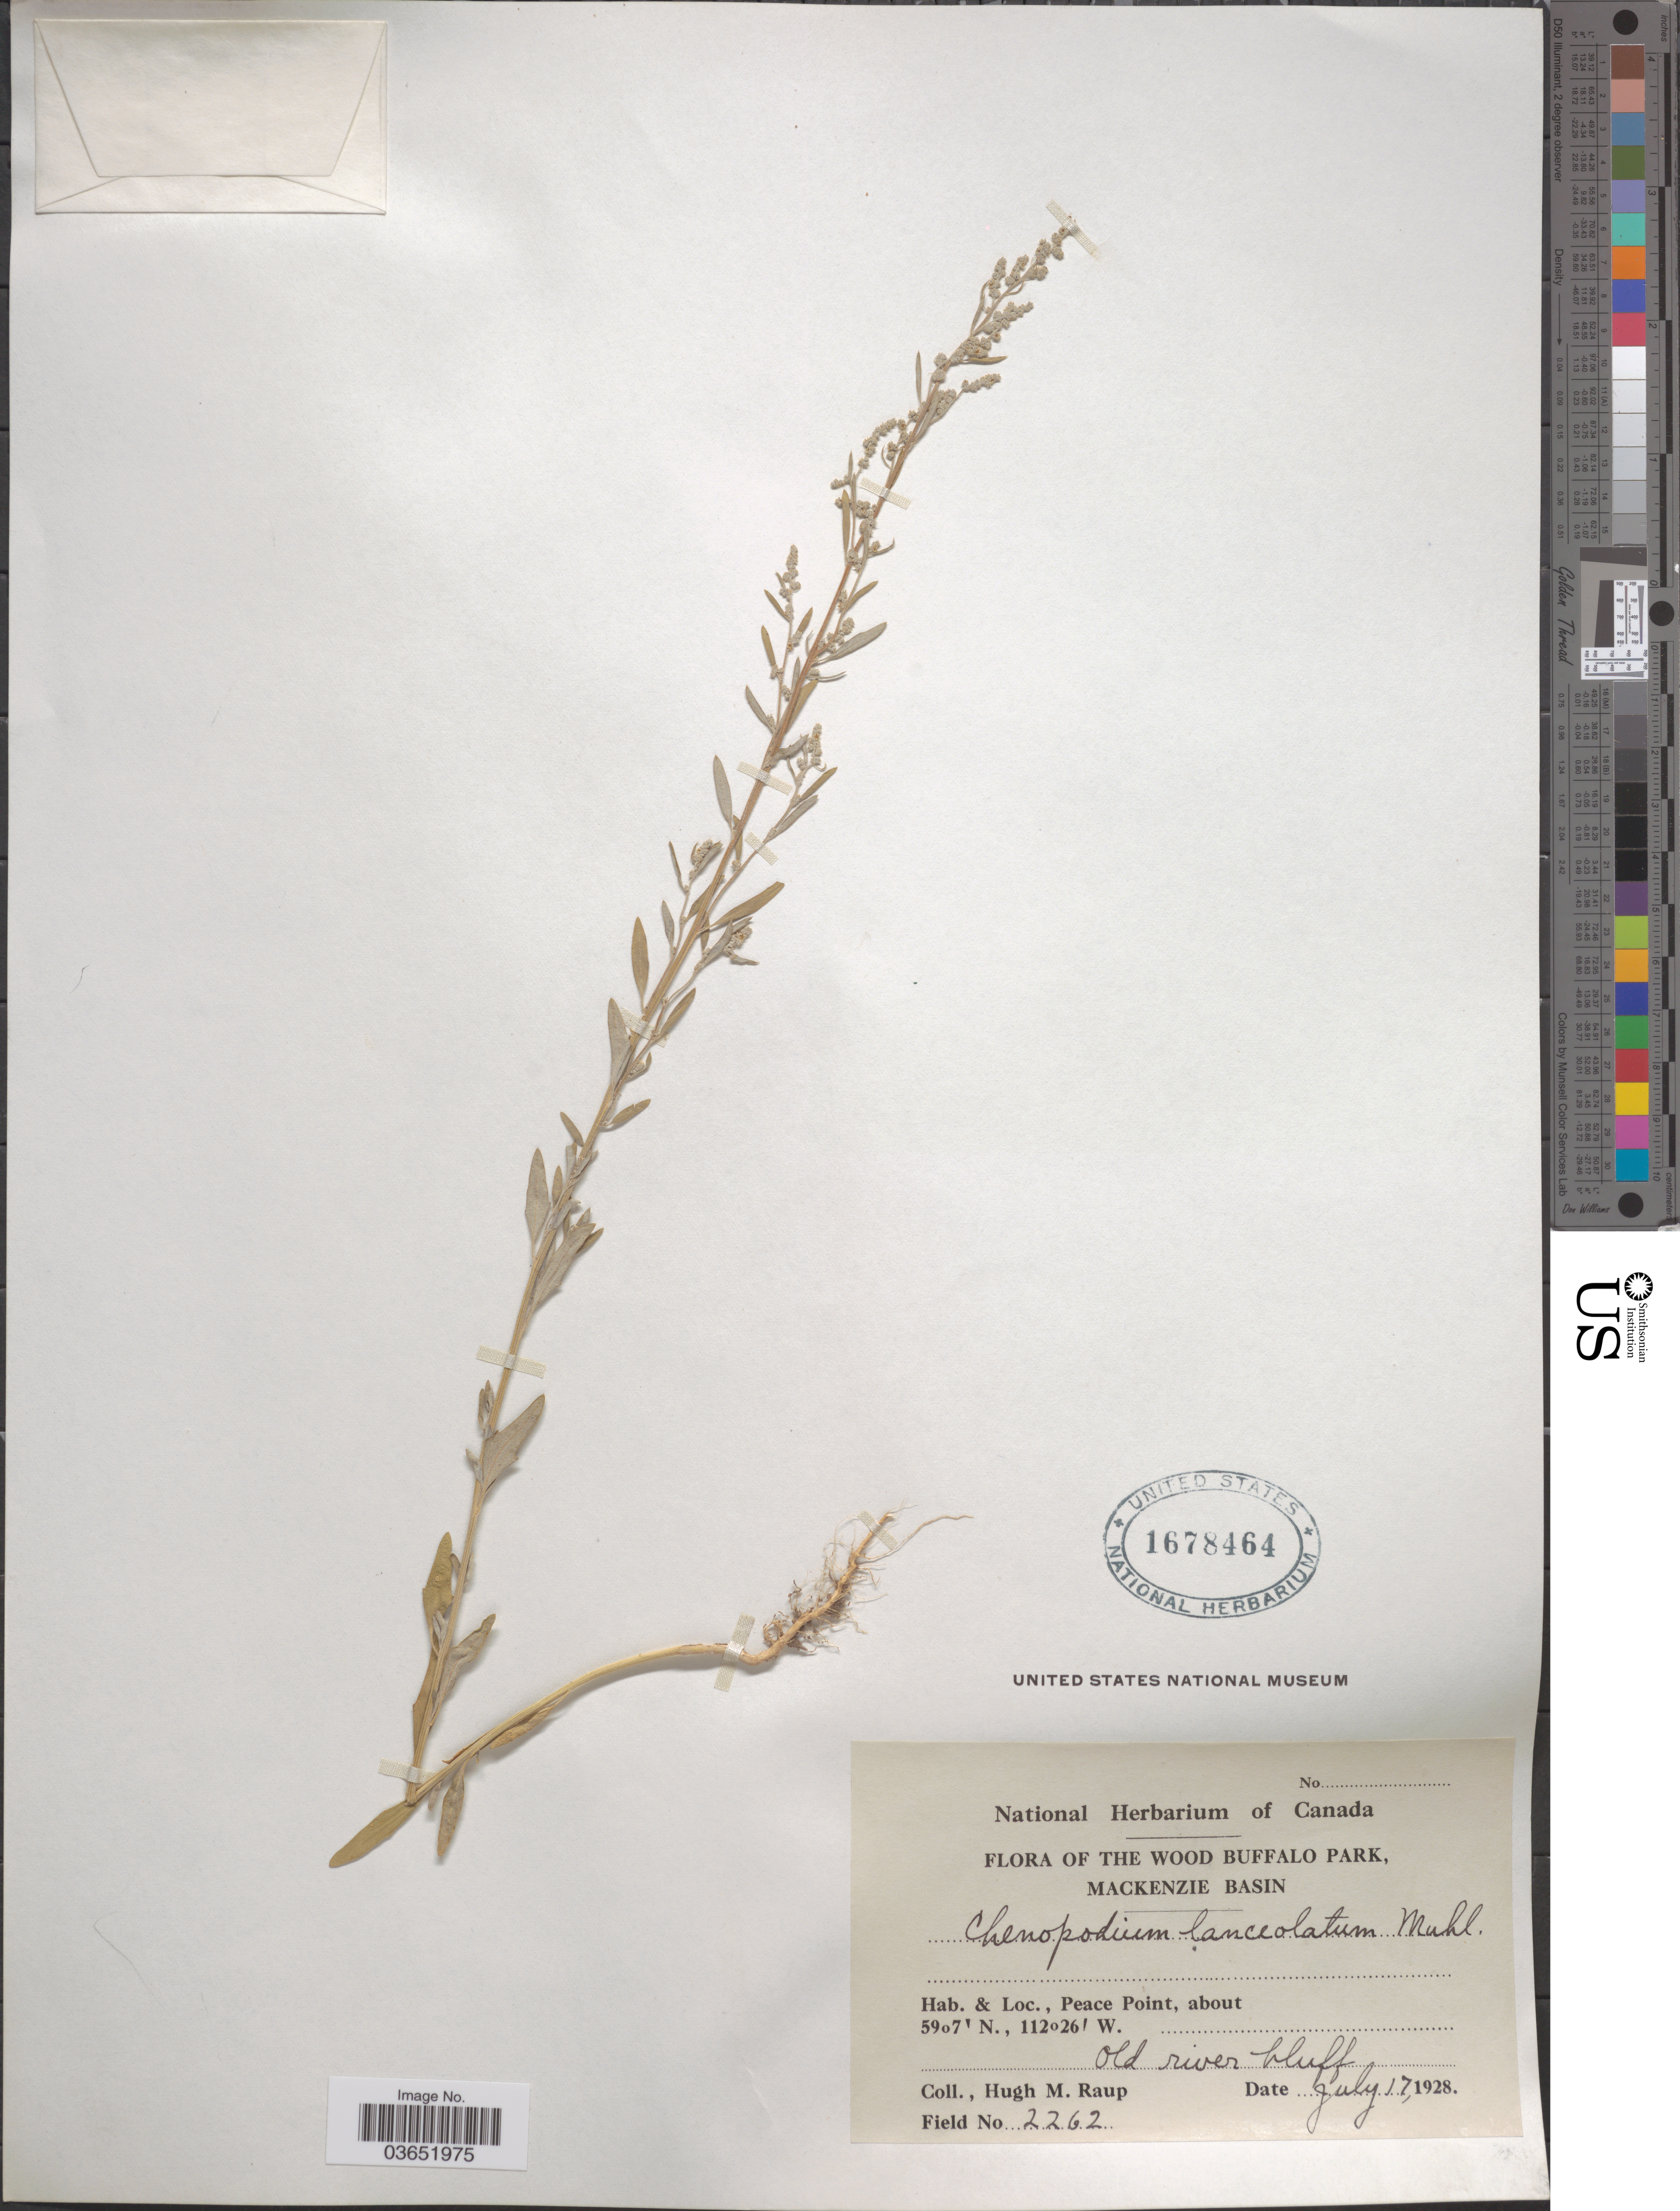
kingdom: Plantae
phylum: Tracheophyta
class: Magnoliopsida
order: Caryophyllales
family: Amaranthaceae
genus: Chenopodium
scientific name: Chenopodium album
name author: L.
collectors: H. Raup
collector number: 2262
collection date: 1928-07-17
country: Canada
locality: Wood Buffalo Park, Mackenzie Basin. Peace Point. Old river bluff.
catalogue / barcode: US 1678464